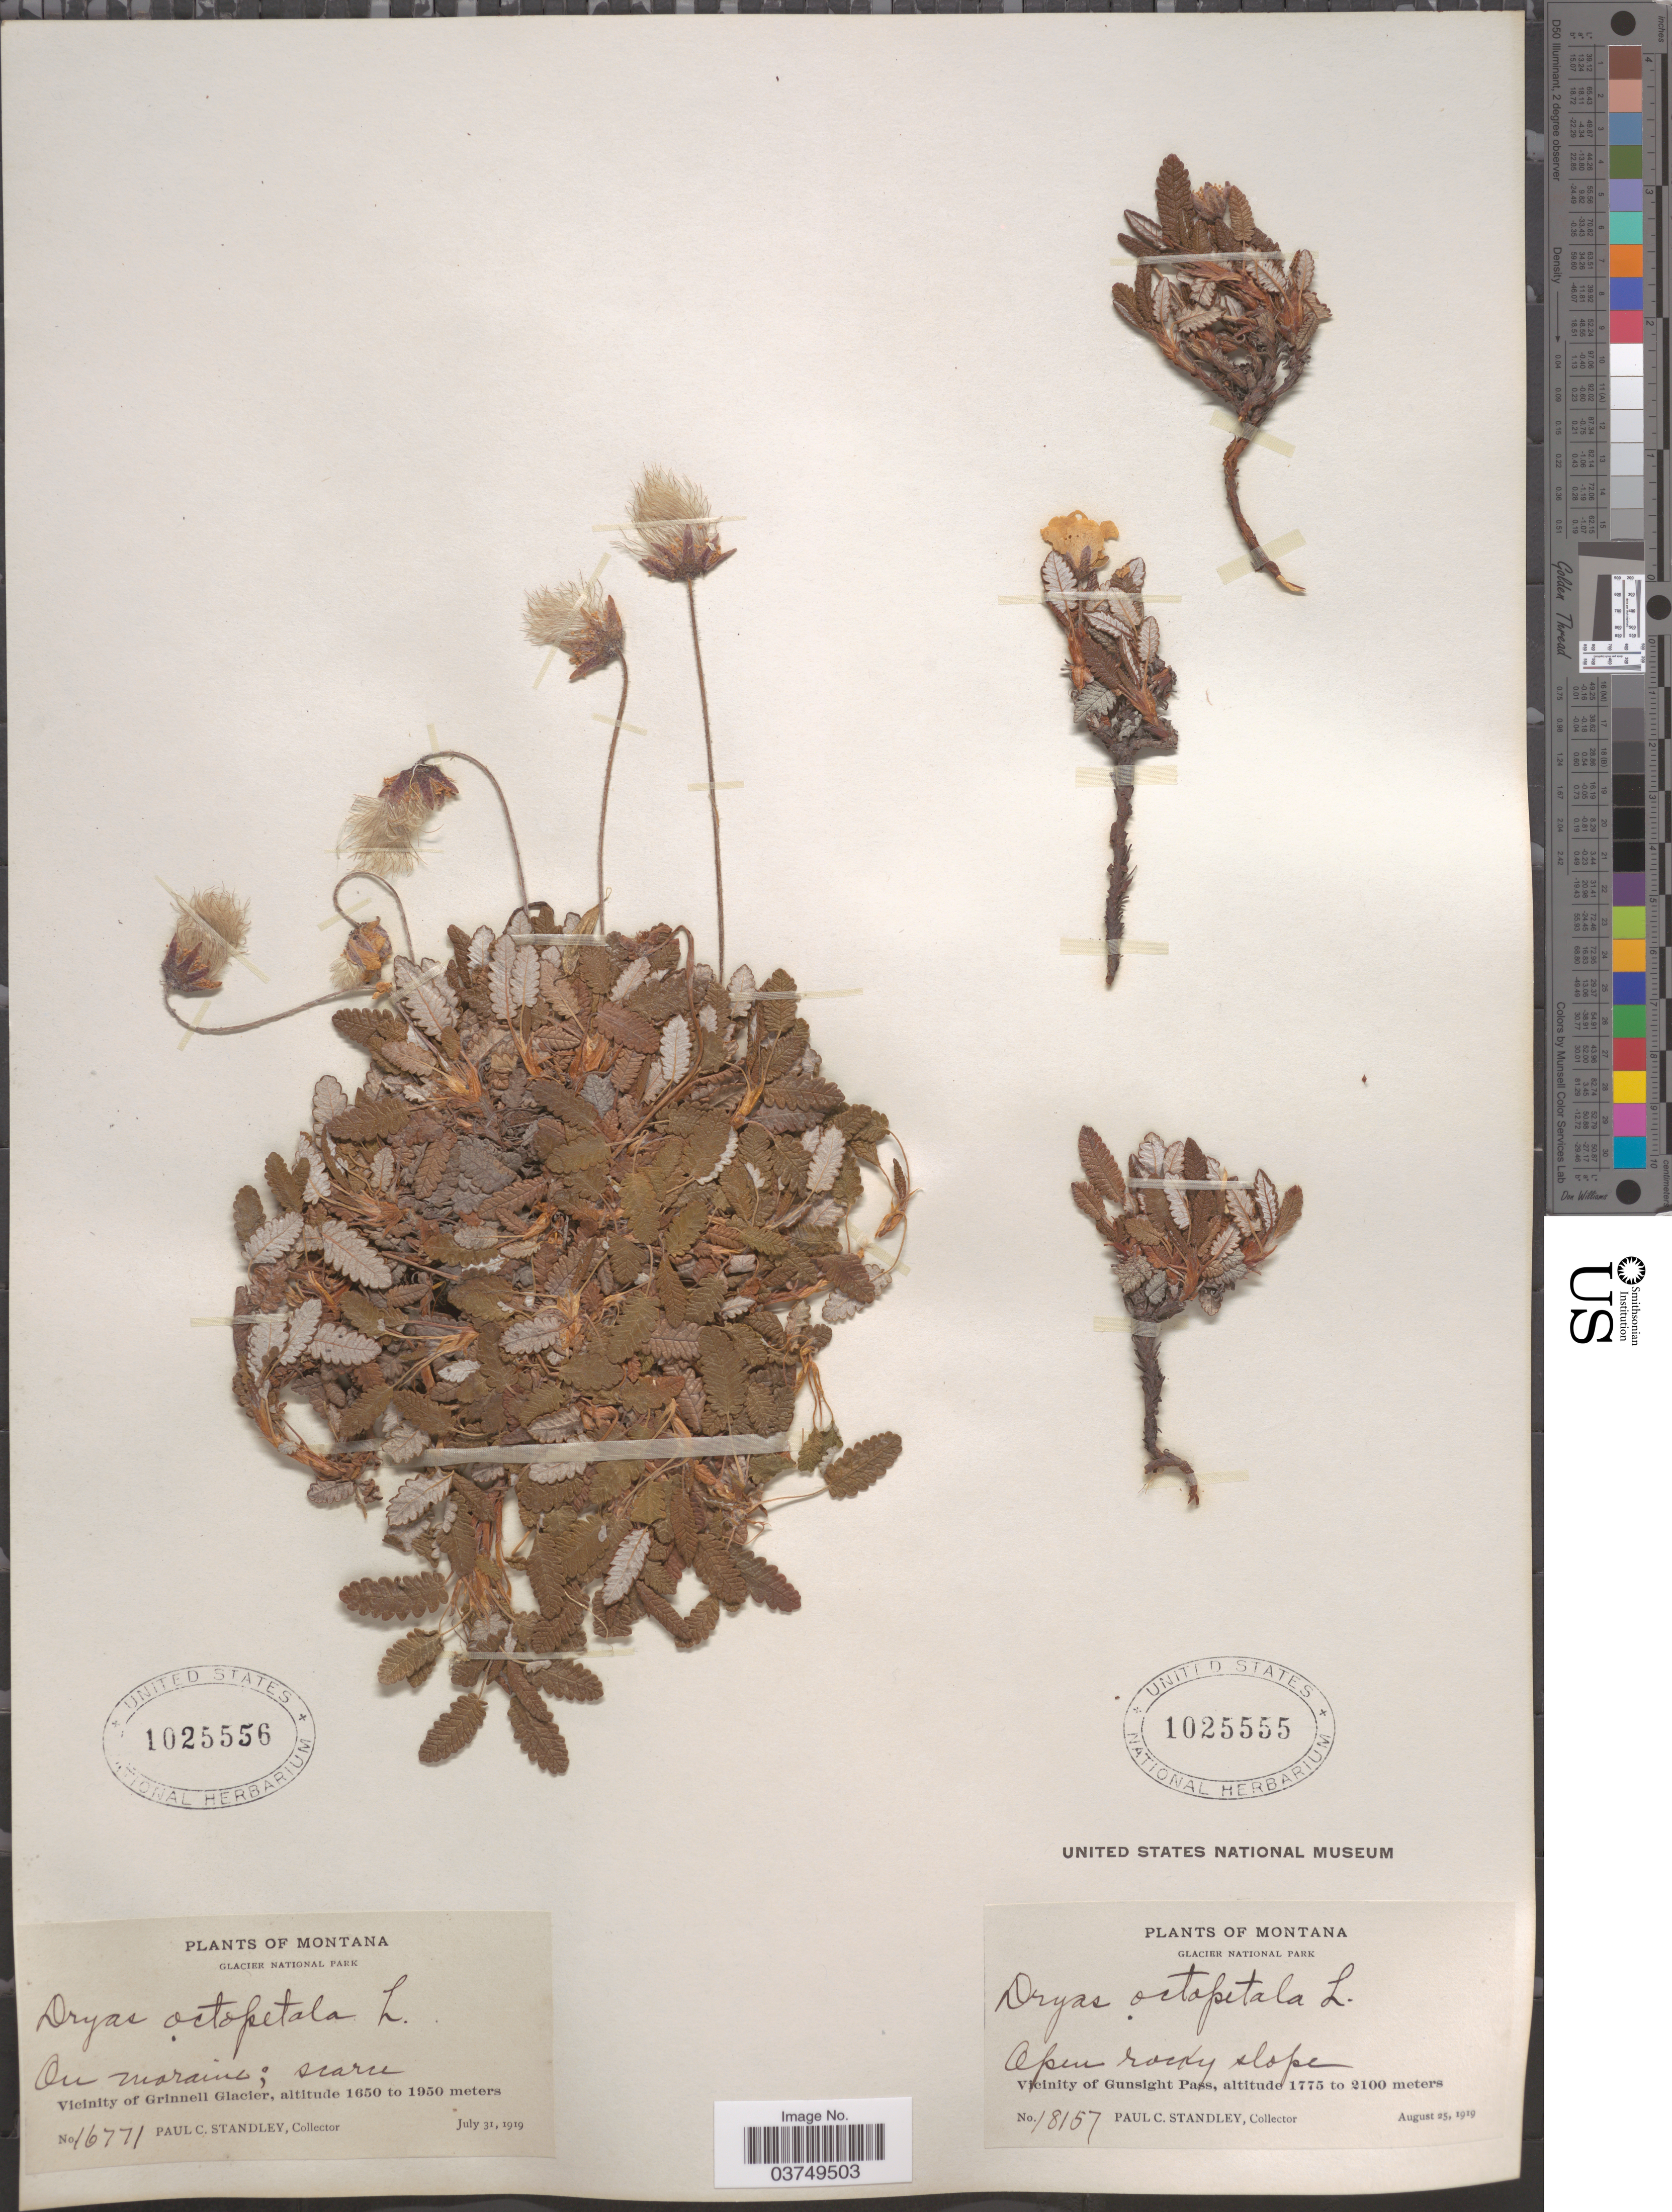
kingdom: Plantae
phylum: Tracheophyta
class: Magnoliopsida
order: Rosales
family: Rosaceae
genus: Dryas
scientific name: Dryas hookeriana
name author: Juz.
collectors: P. C. Standley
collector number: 16771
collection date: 1919-07-31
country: United States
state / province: Montana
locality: Glacier National Park. On moraine. Vicinity of Grinnell Glacier.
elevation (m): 1650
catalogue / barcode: US 1025556